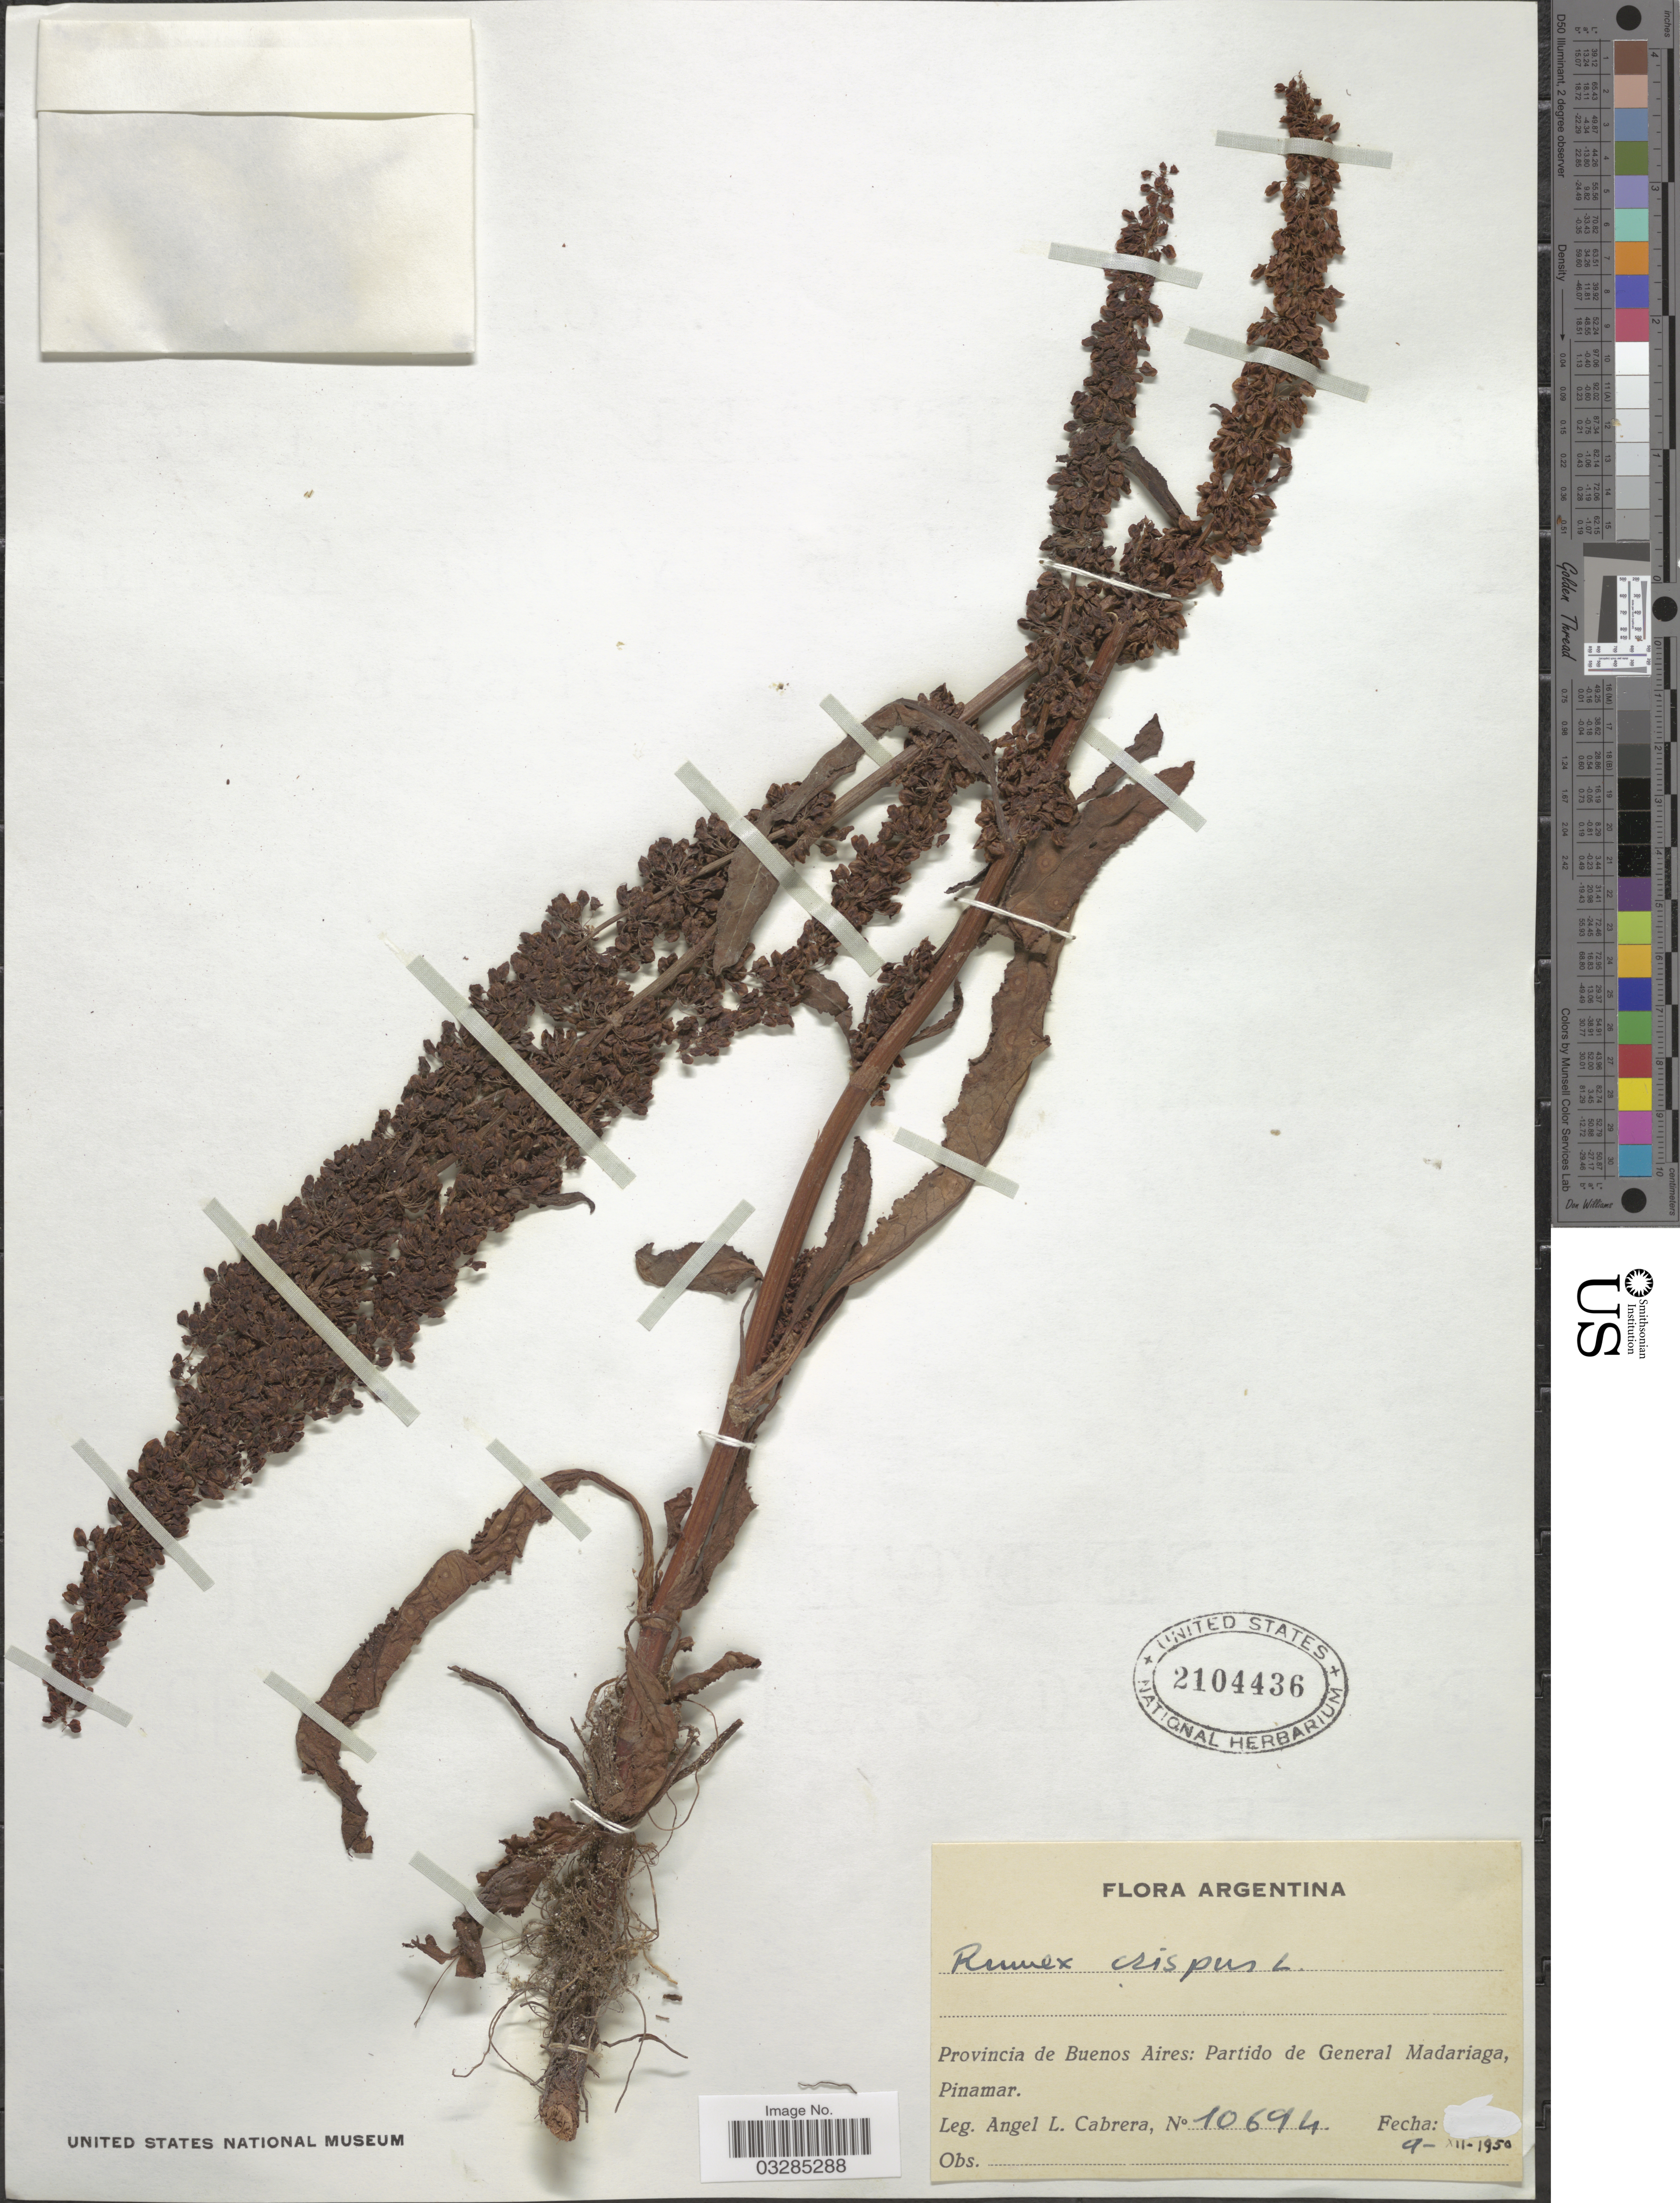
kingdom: Plantae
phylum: Tracheophyta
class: Magnoliopsida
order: Caryophyllales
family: Polygonaceae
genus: Rumex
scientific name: Rumex crispus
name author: L.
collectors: A. L. Cabrera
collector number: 10694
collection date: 1950-12-09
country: Argentina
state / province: Buenos Aires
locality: Partido de General Madariaga, Pinamar.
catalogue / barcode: US 2104436